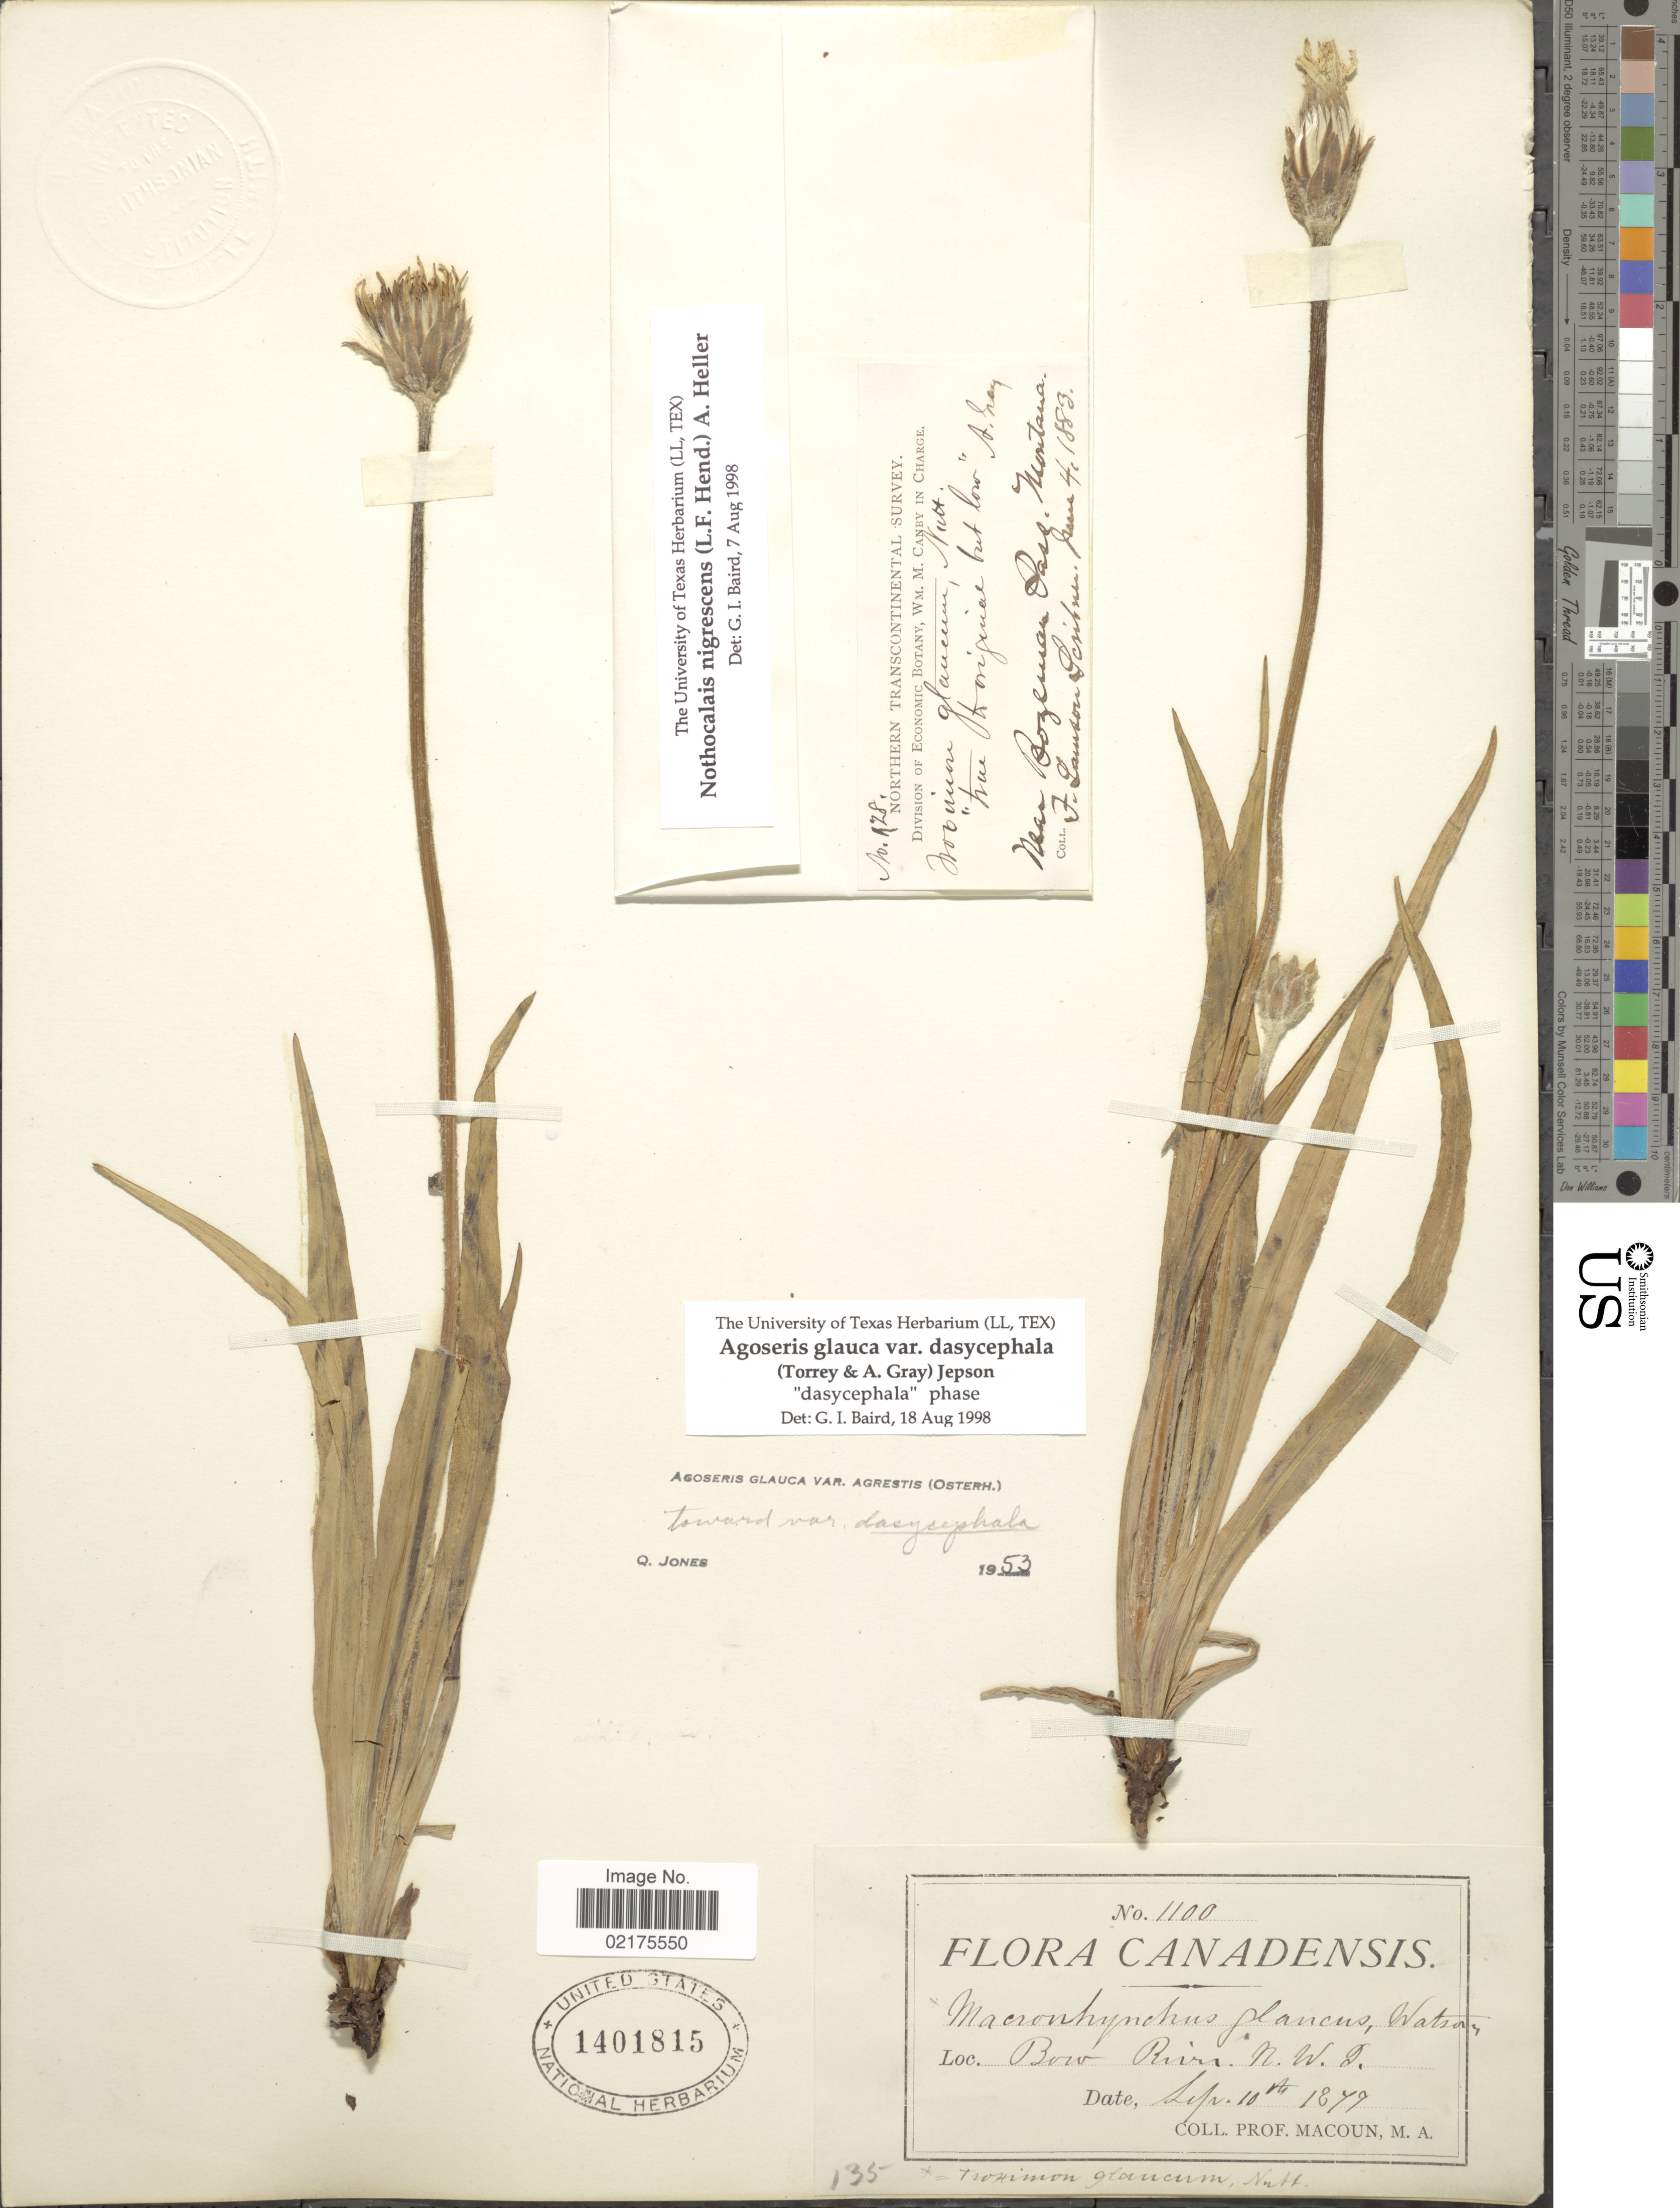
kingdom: Plantae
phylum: Tracheophyta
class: Magnoliopsida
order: Asterales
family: Asteraceae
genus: Agoseris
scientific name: Agoseris glauca var. dasycephala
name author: (Torr. & A. Gray) Jeps.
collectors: J. Macoun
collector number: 1100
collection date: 1879-09-10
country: Canada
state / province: Northwest Territories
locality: Bow River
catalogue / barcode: US 1401815